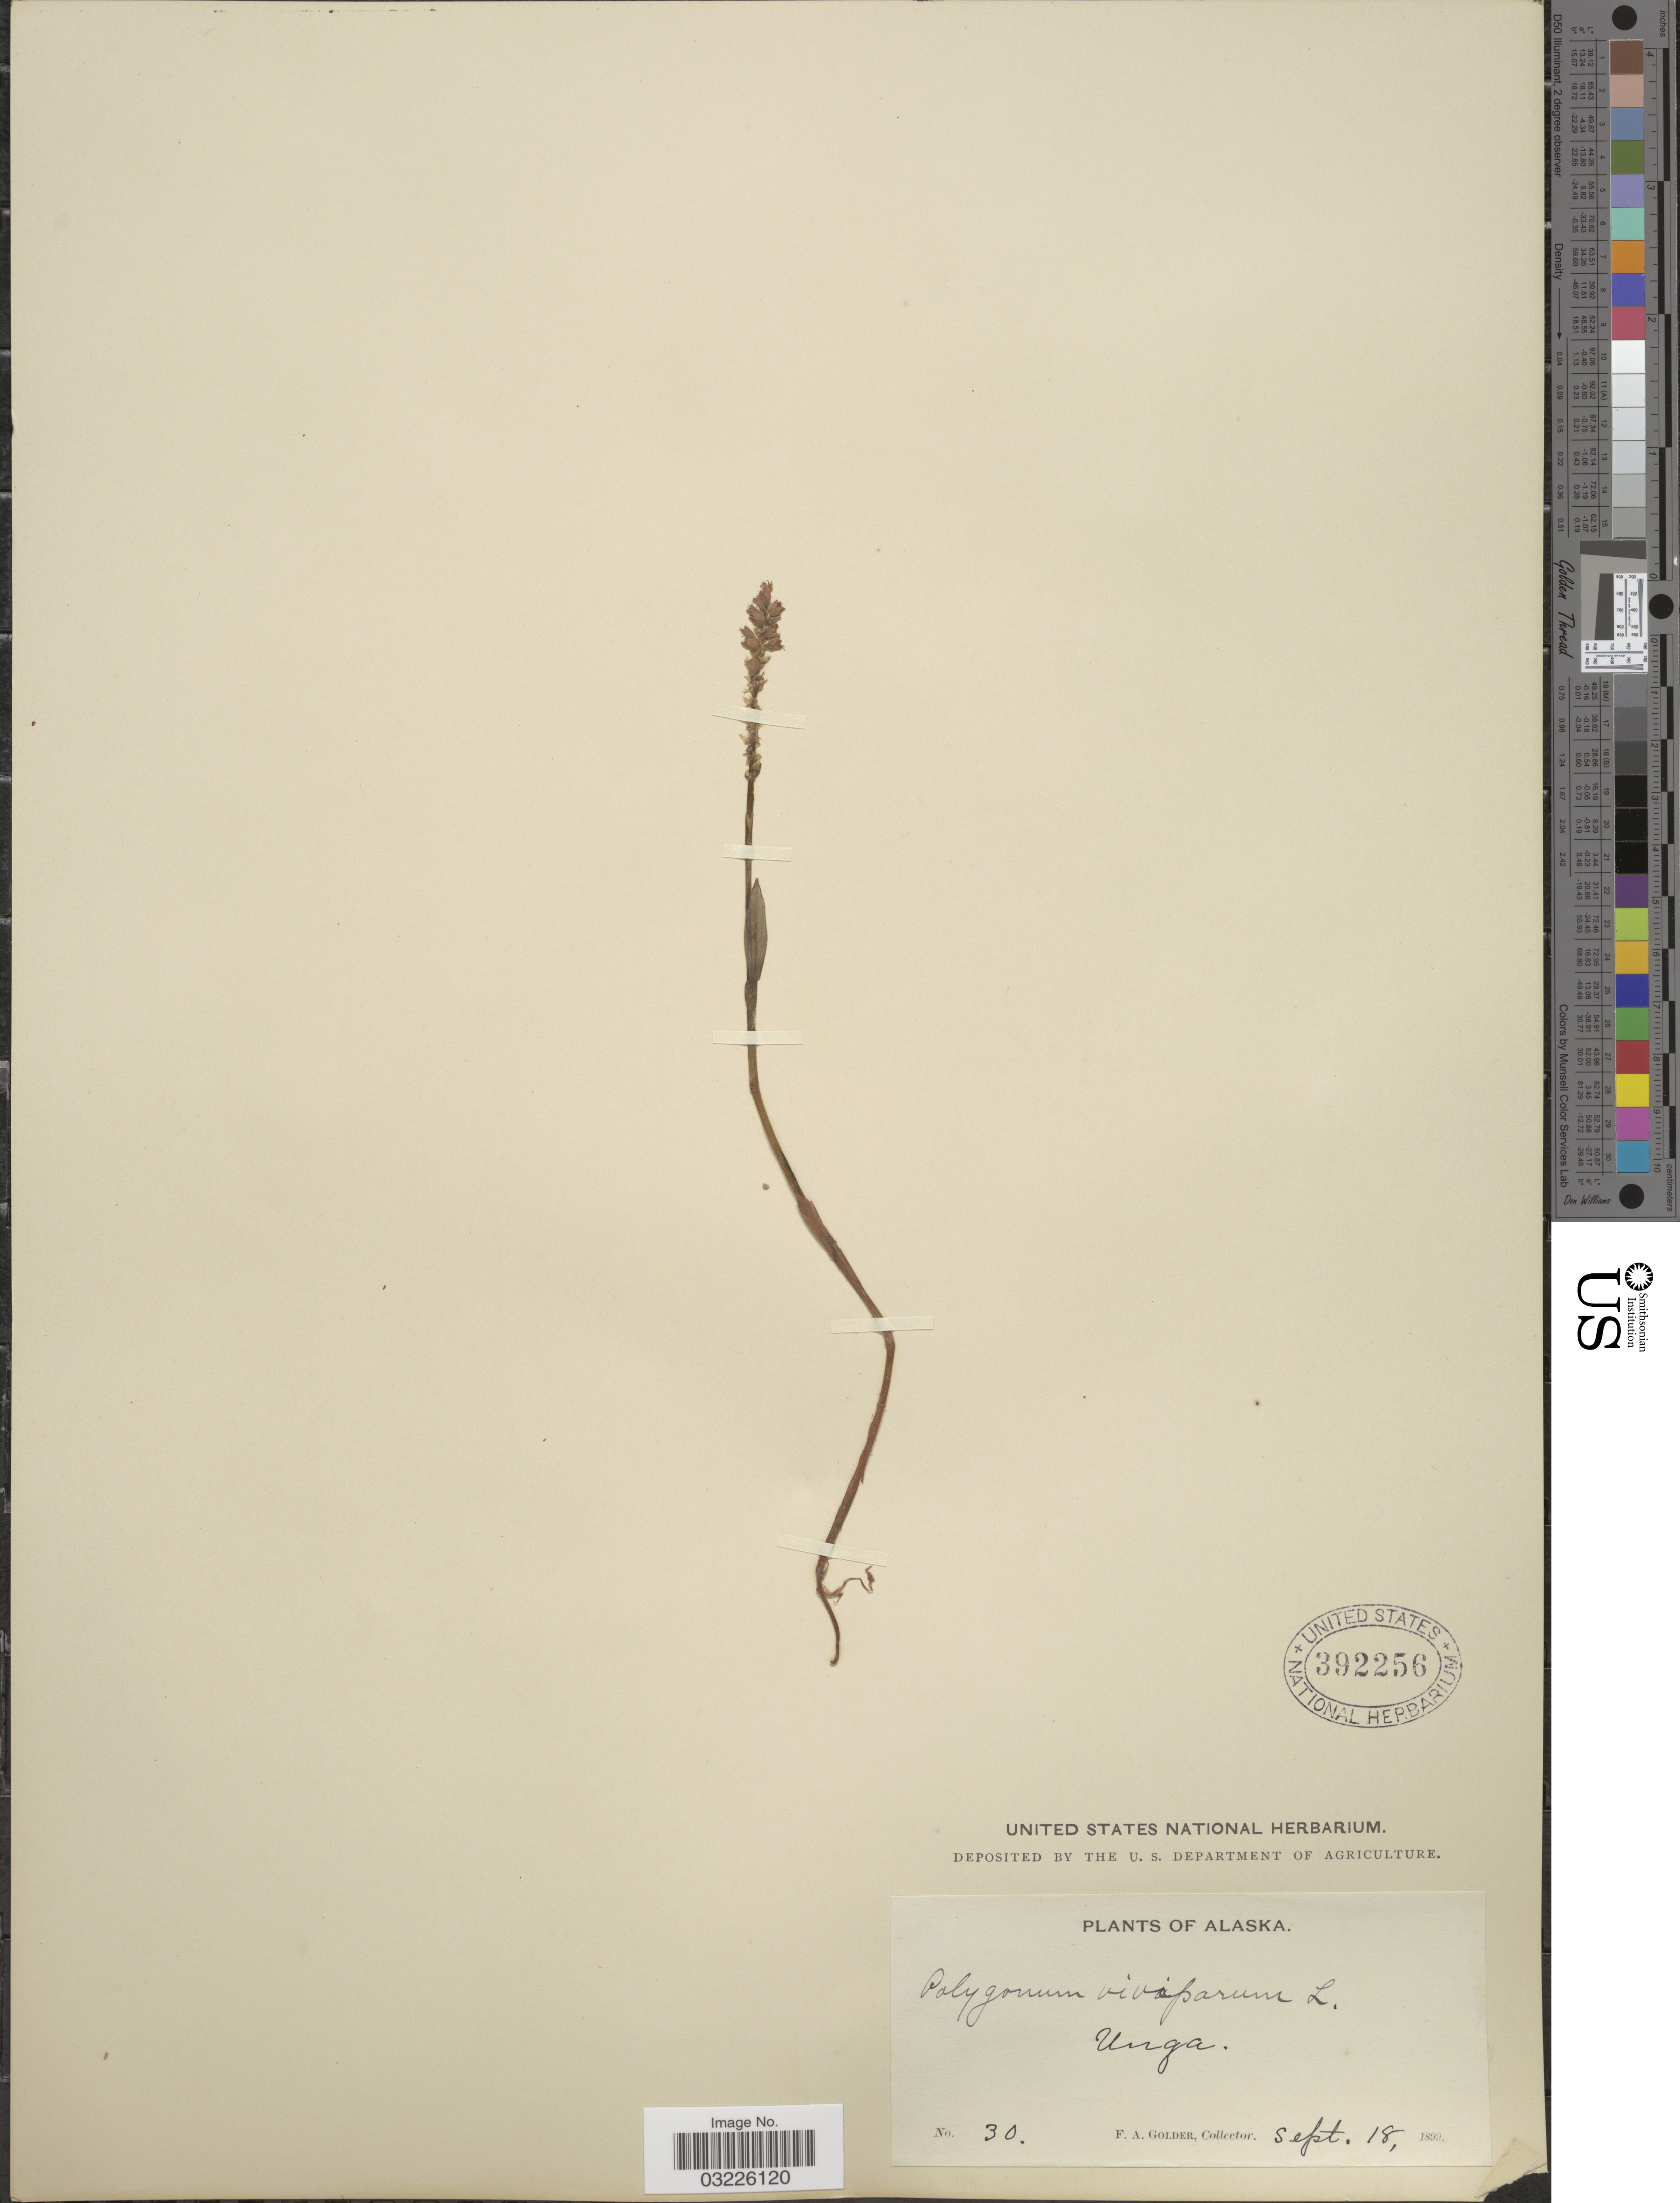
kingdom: Plantae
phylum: Tracheophyta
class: Magnoliopsida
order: Caryophyllales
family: Polygonaceae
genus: Bistorta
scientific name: Bistorta vivipara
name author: (L.) Delarbre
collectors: F. Golder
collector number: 30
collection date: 1899-09-18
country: United States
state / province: Alaska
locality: Unga.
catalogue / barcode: US 392256